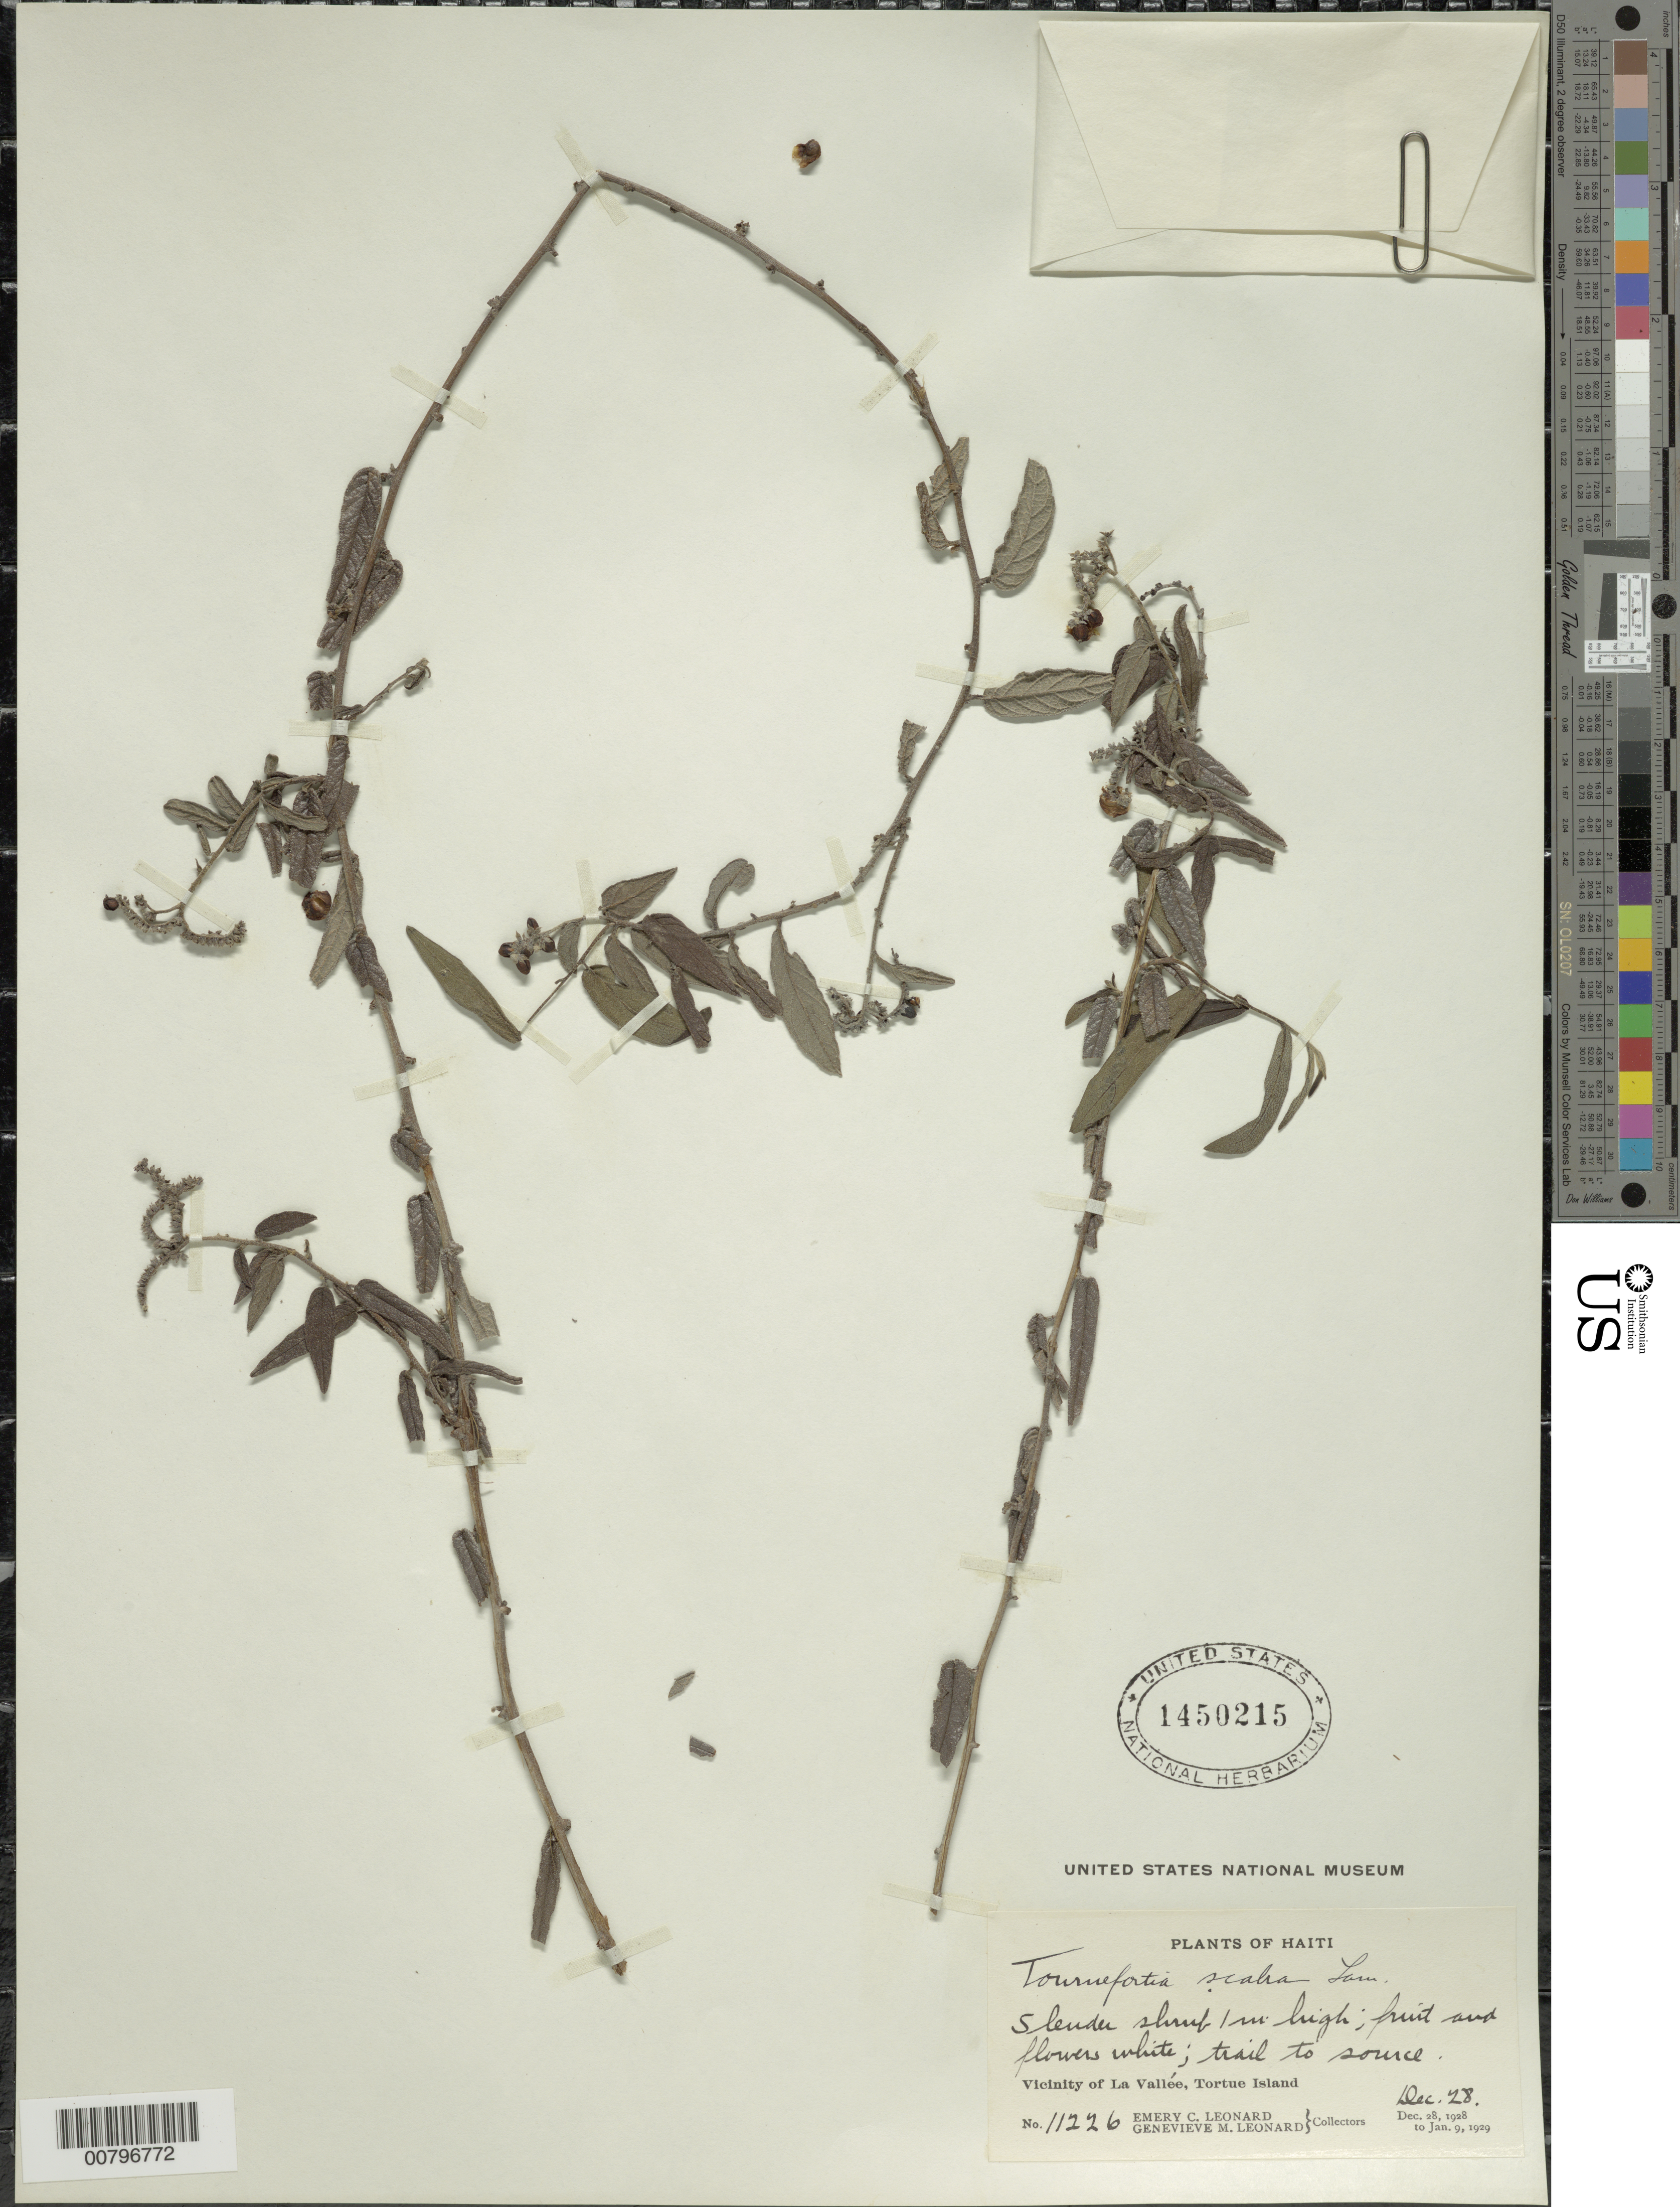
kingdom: Plantae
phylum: Tracheophyta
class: Magnoliopsida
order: Boraginales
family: Heliotropiaceae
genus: Tournefortia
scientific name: Tournefortia scabra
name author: Lam.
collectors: E. C. Leonard & G. M. Leonard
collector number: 11226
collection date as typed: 28 Dec 1928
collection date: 1928-12-28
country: Haiti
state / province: Nord-Óuest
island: Île de la Tortue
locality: Tortue Island, vicinity of La Vallée.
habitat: Trail to source.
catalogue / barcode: US 1450215